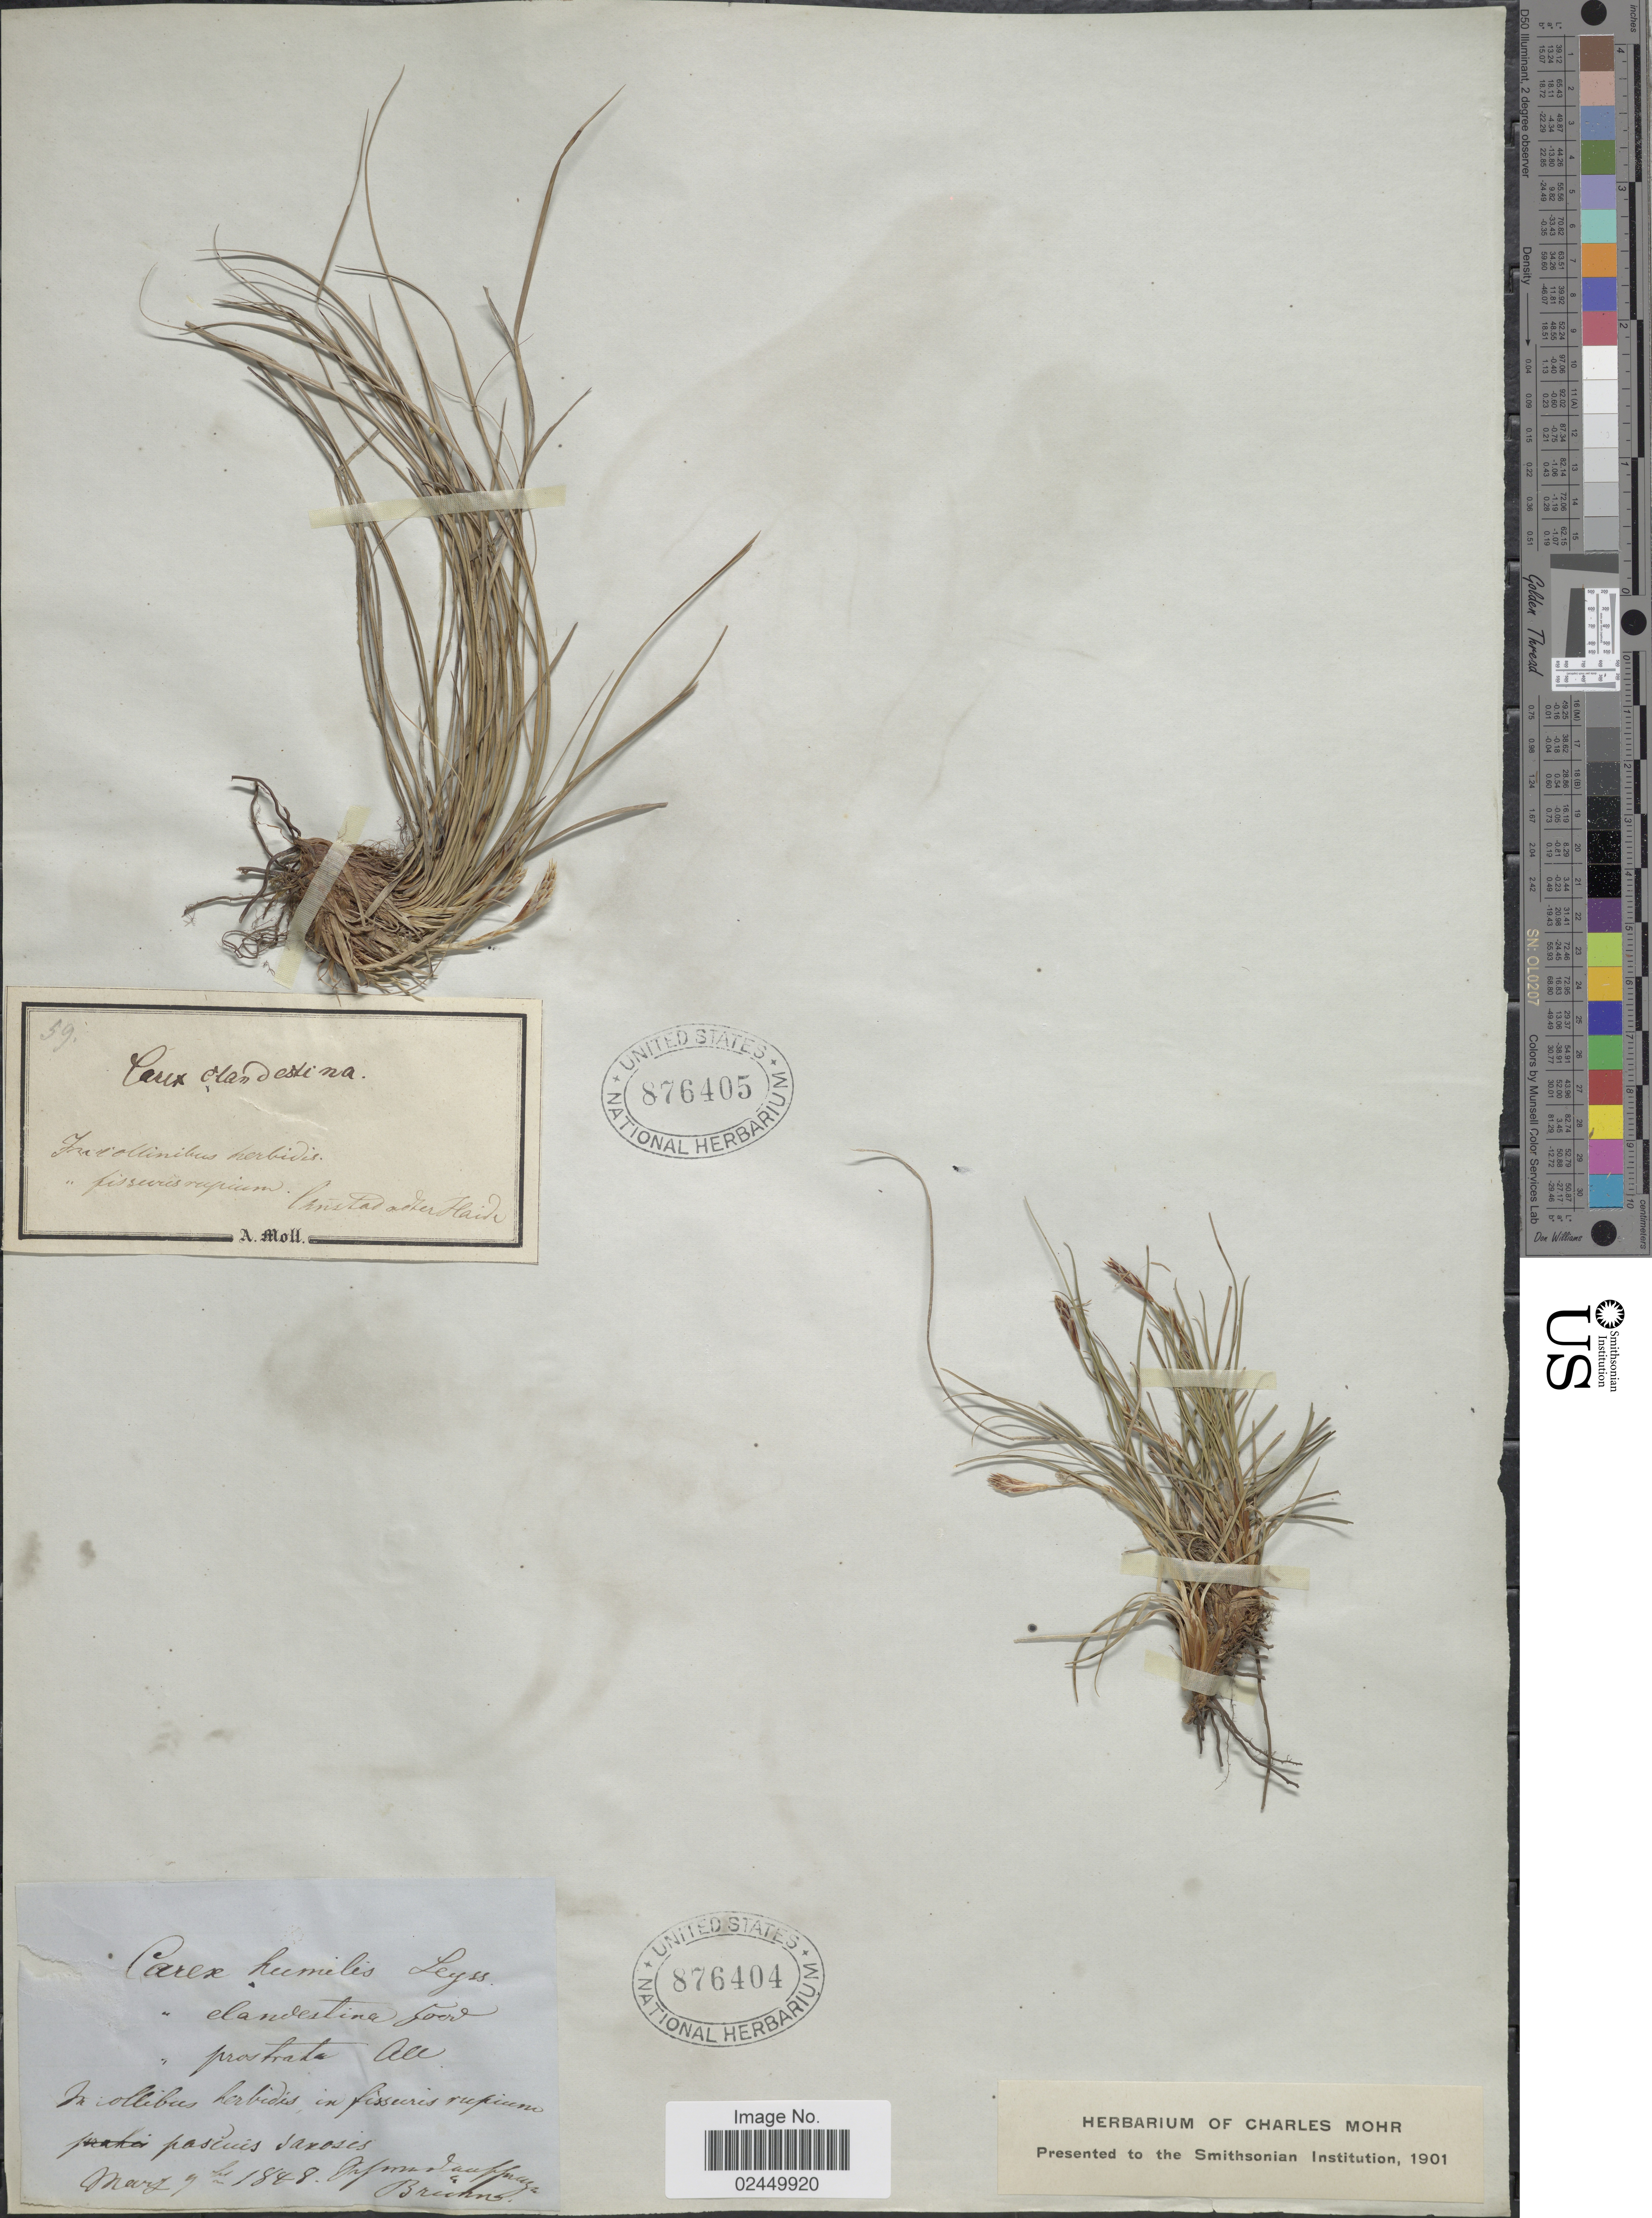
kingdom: Plantae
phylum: Tracheophyta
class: Liliopsida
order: Poales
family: Cyperaceae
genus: Carex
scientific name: Carex humilis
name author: Leyss.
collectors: Bruhns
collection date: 1848-03-04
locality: In collibus herbidis in fissecris rupium pascuis saxosis [interpreted]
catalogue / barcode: US 876404